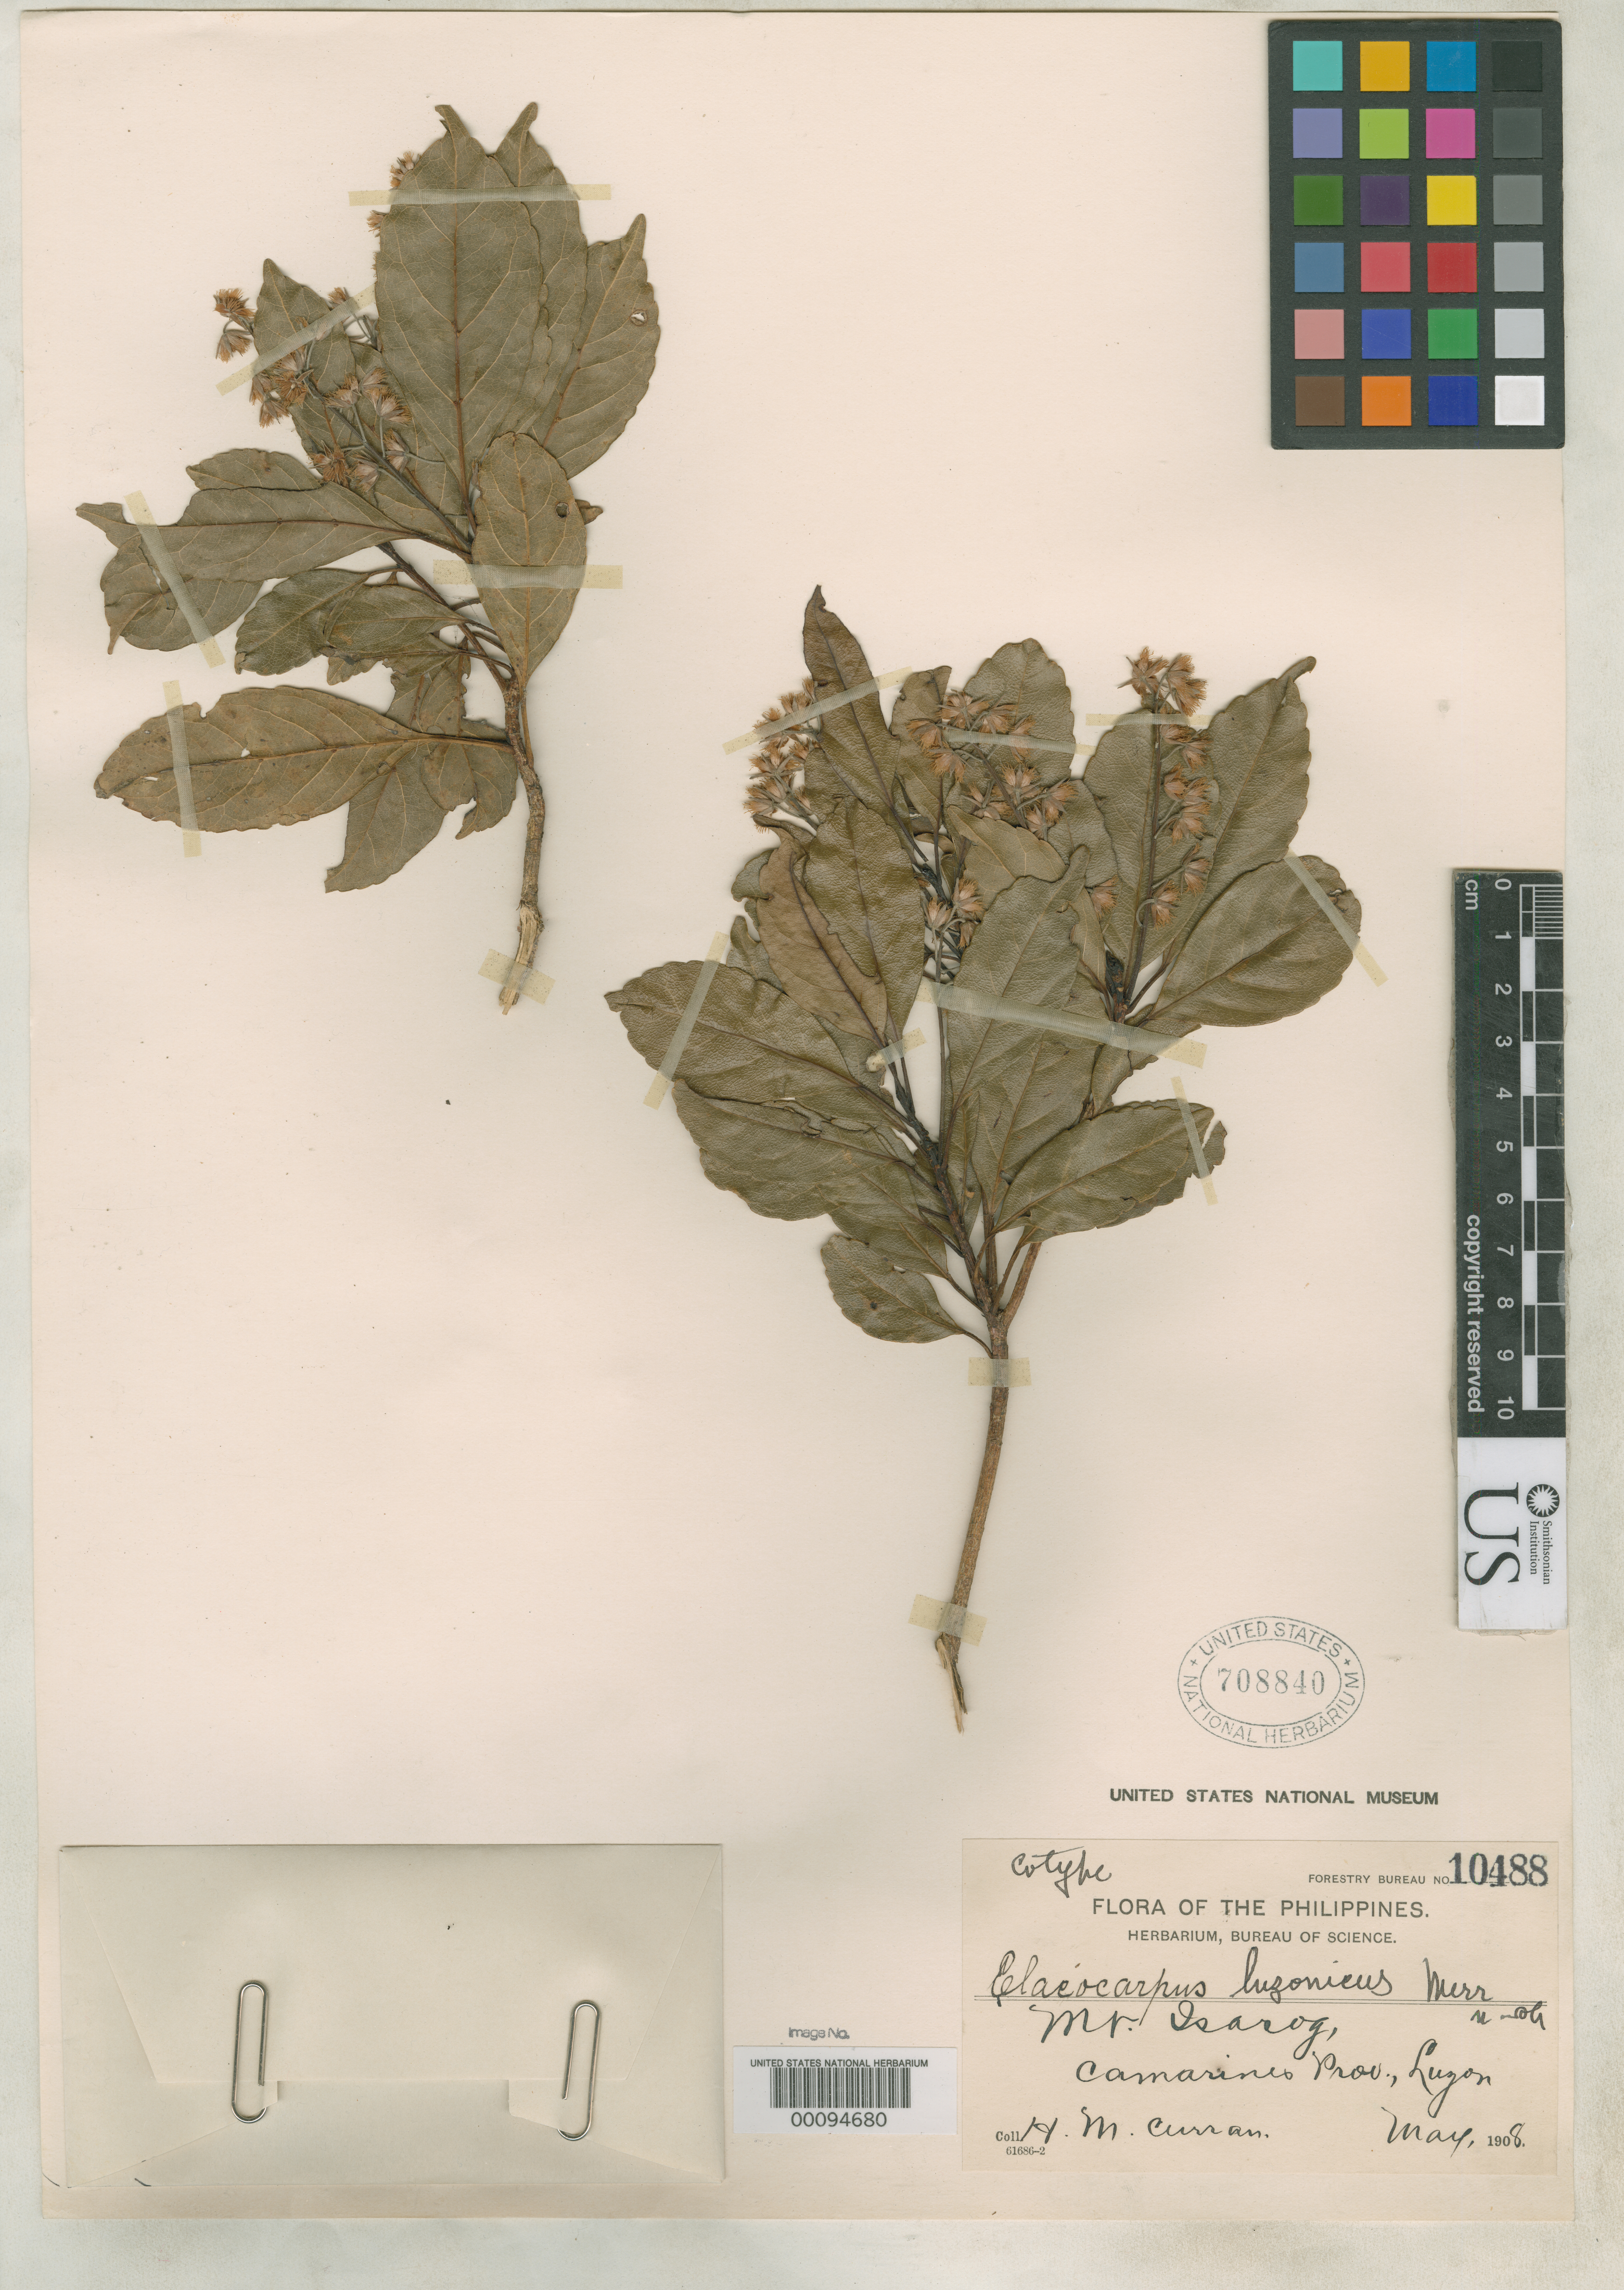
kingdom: Plantae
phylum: Tracheophyta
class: Magnoliopsida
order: Oxalidales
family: Elaeocarpaceae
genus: Elaeocarpus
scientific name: Elaeocarpus luzonicus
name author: Merr.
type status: Isotype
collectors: H. M. Curran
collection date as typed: May 1908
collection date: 1908-05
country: Philippines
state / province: Bicol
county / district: Camarines Norte / Camarines Sur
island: Luzon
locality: Mt. Isarog.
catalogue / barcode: US 708840